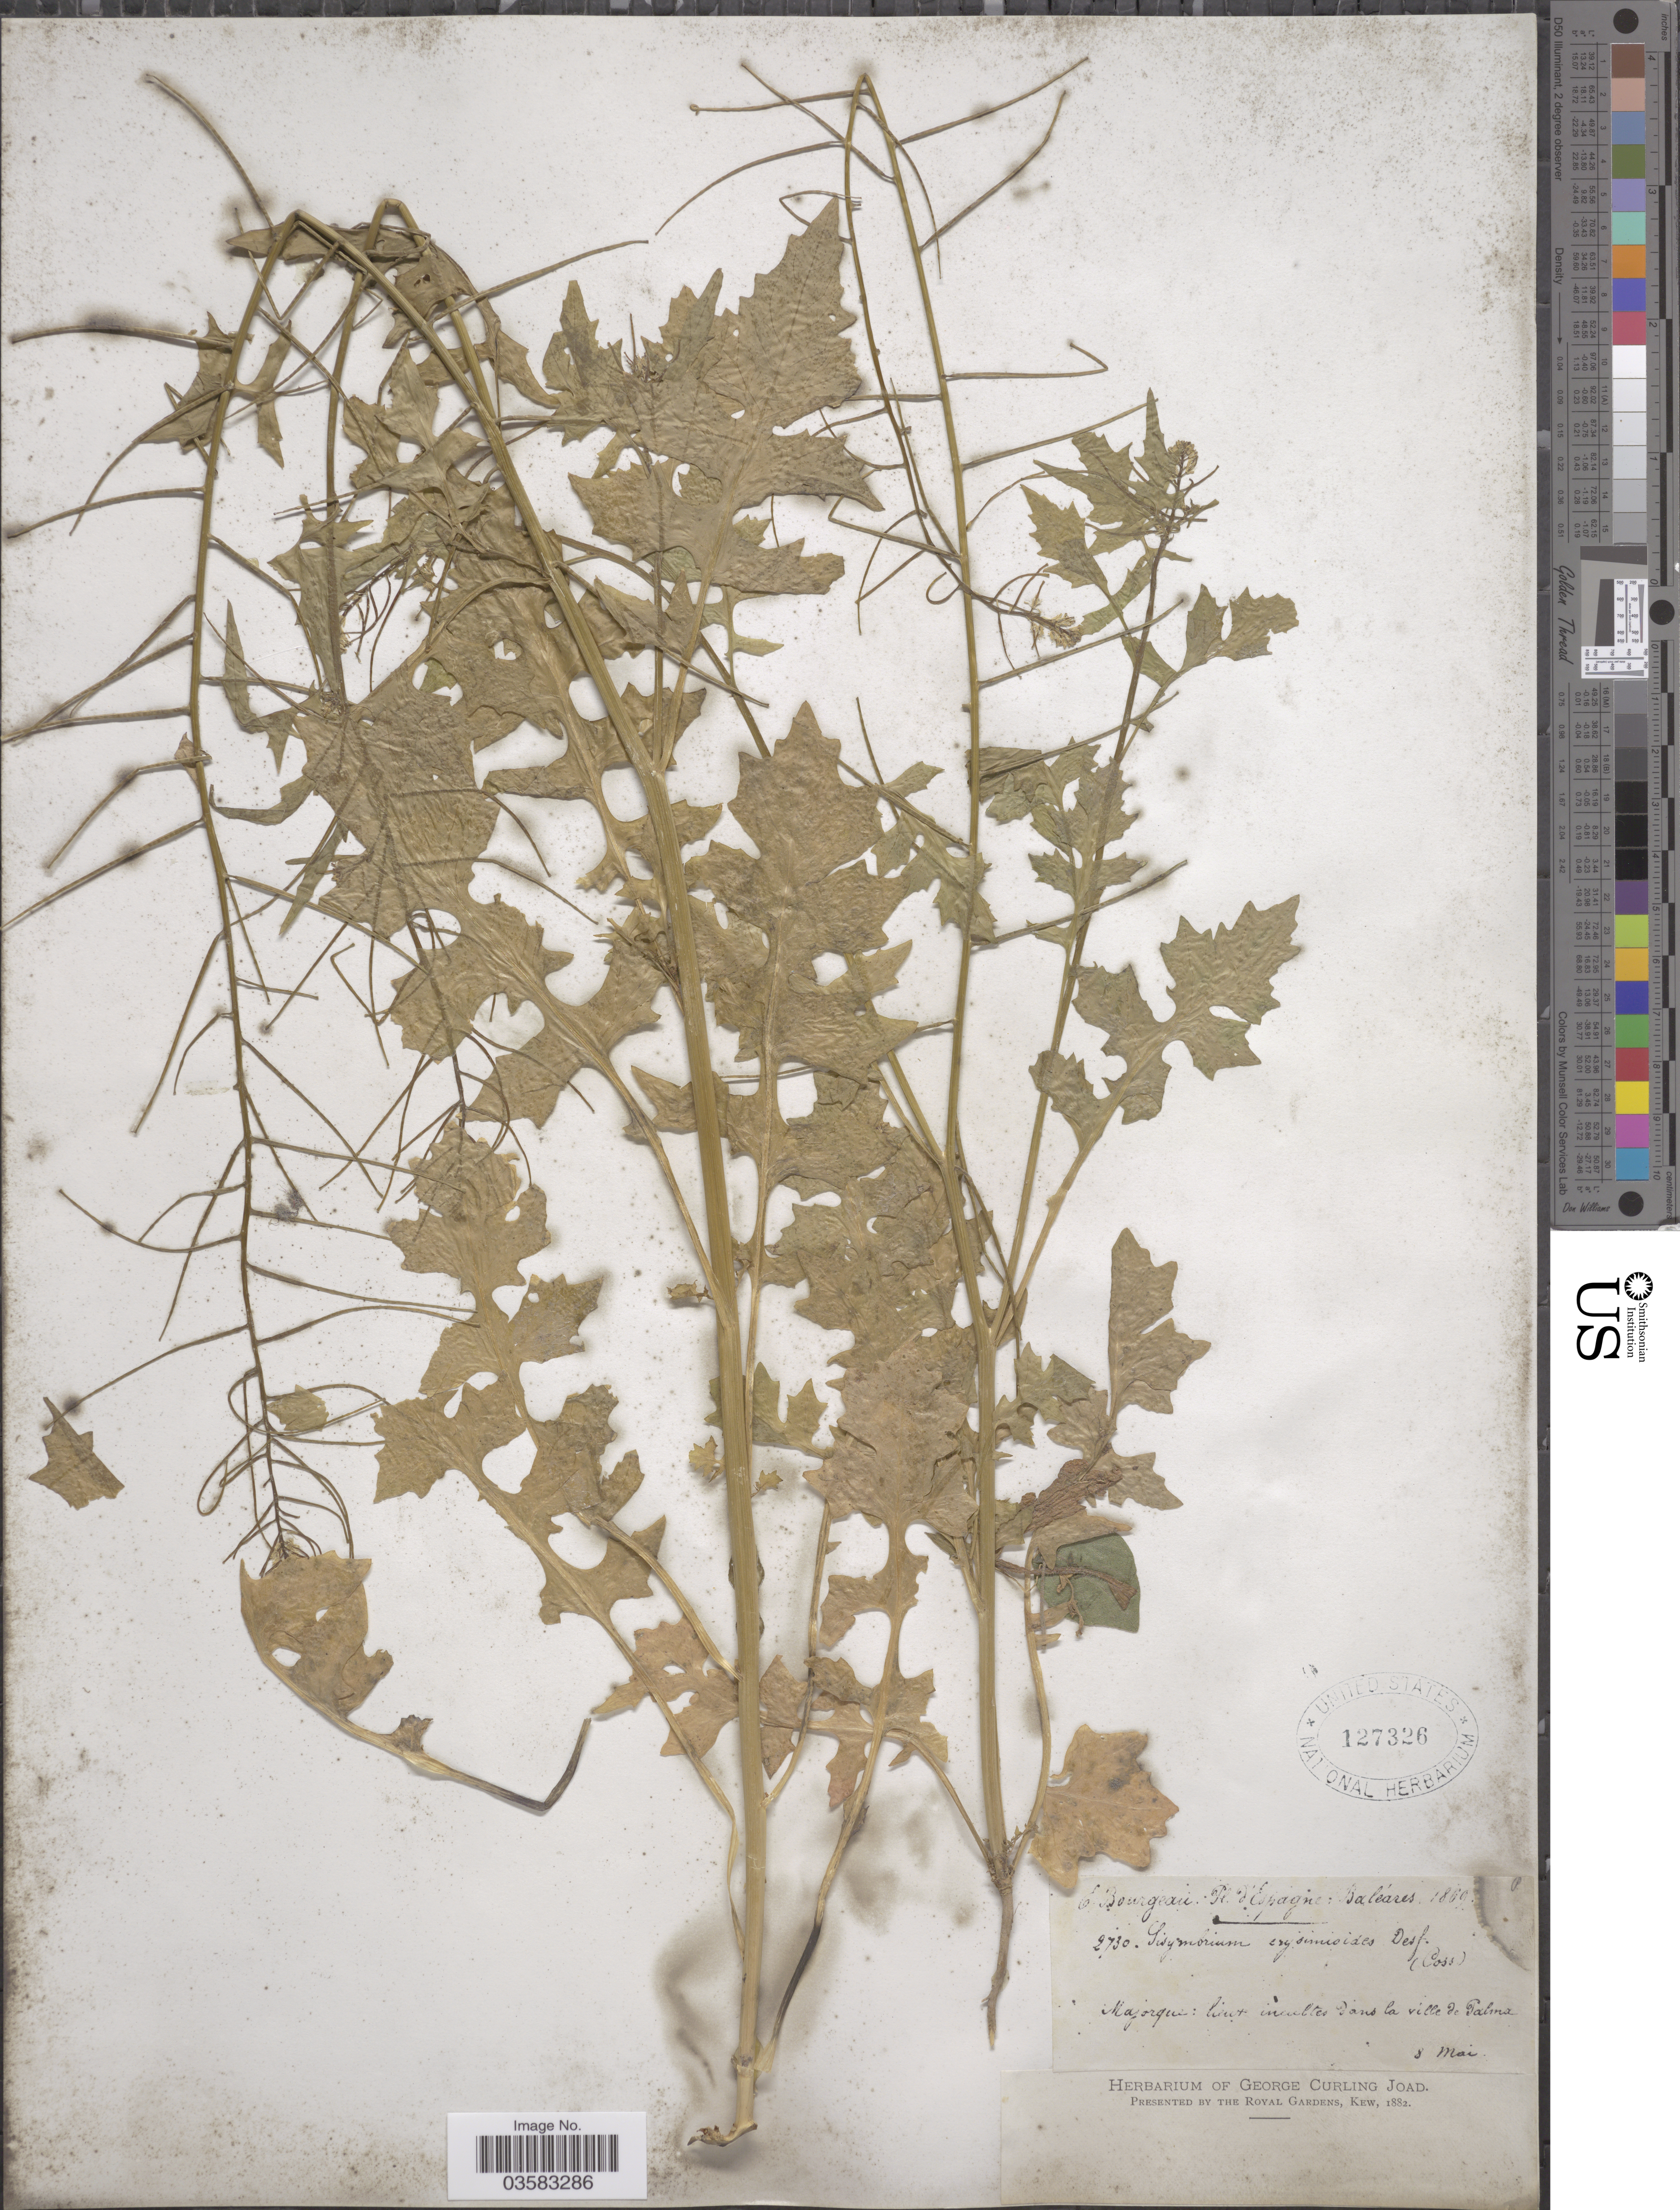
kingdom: Plantae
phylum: Tracheophyta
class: Magnoliopsida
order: Brassicales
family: Brassicaceae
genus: Sisymbrium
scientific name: Sisymbrium erysimoides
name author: Desf.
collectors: E. Bourgeau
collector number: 2730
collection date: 1869-05-08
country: Spain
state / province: Islas Baleares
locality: Baléares. Majorque: lieux incultes dans la ville de Palma.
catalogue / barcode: US 127326